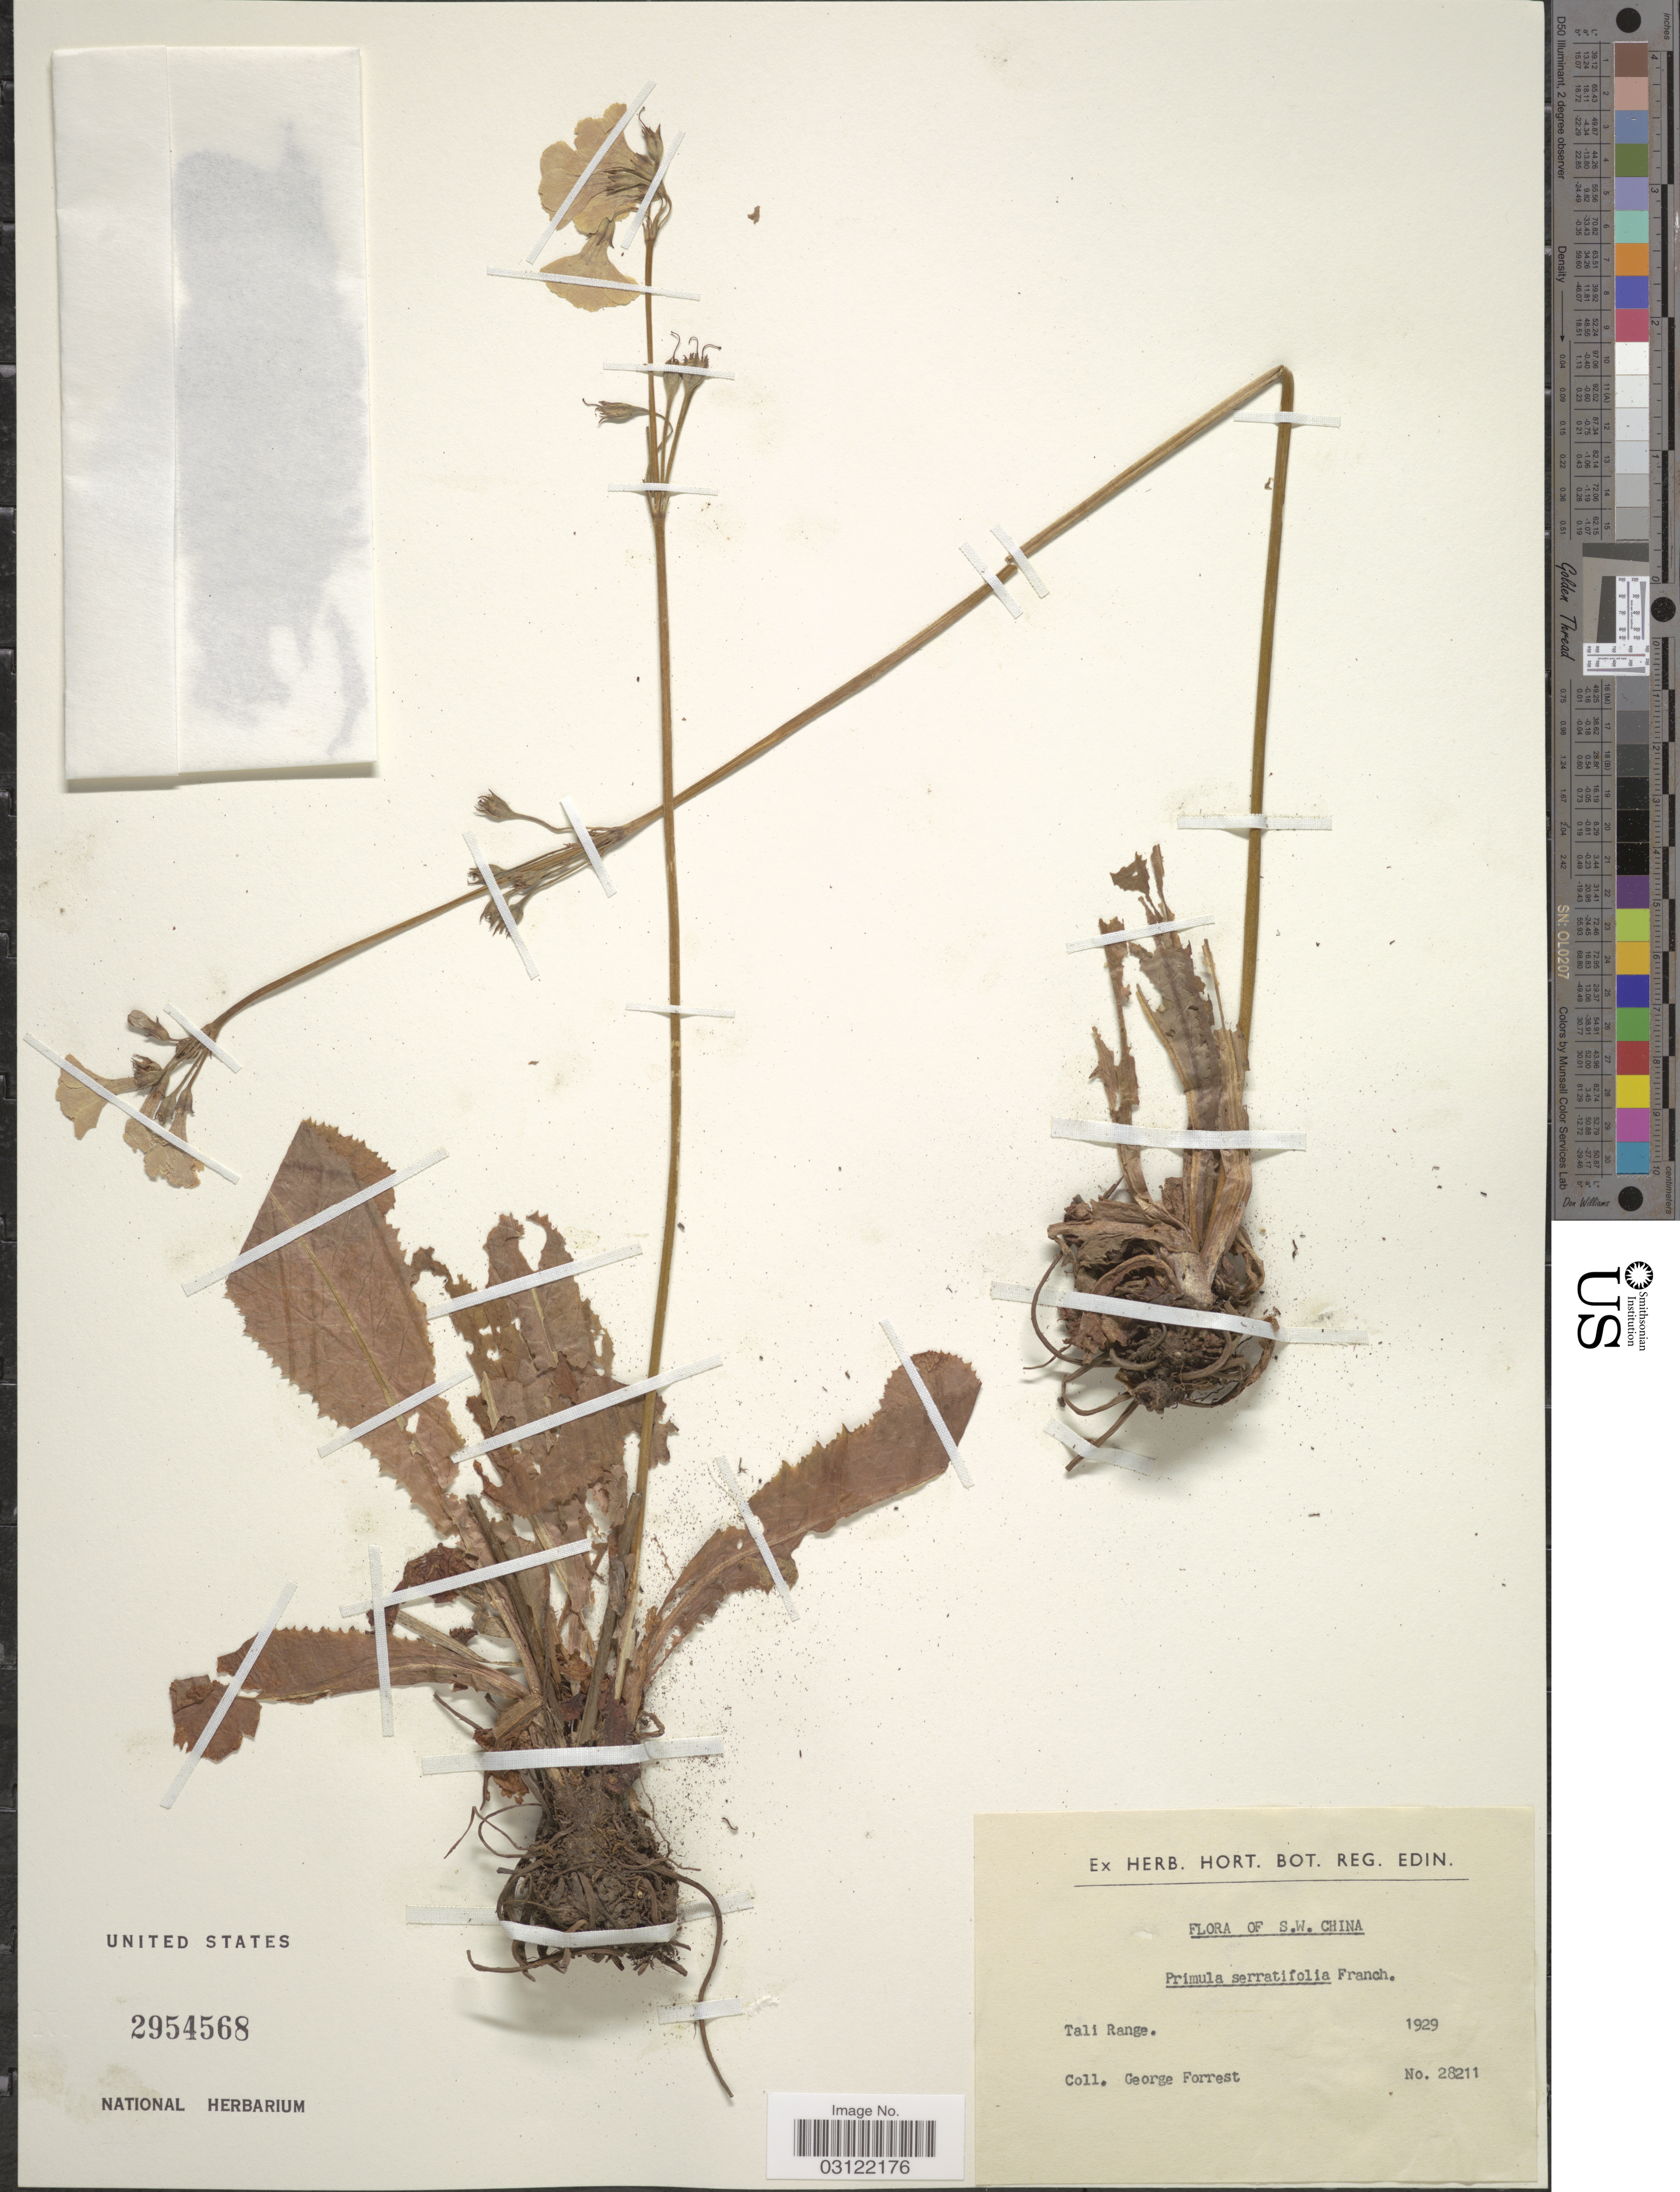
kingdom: Plantae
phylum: Tracheophyta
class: Magnoliopsida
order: Ericales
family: Primulaceae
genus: Primula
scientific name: Primula serratifolia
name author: Franch.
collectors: G. Forrest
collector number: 28211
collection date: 1929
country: China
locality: S. W. China. Tali Range.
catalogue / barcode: US 2954568